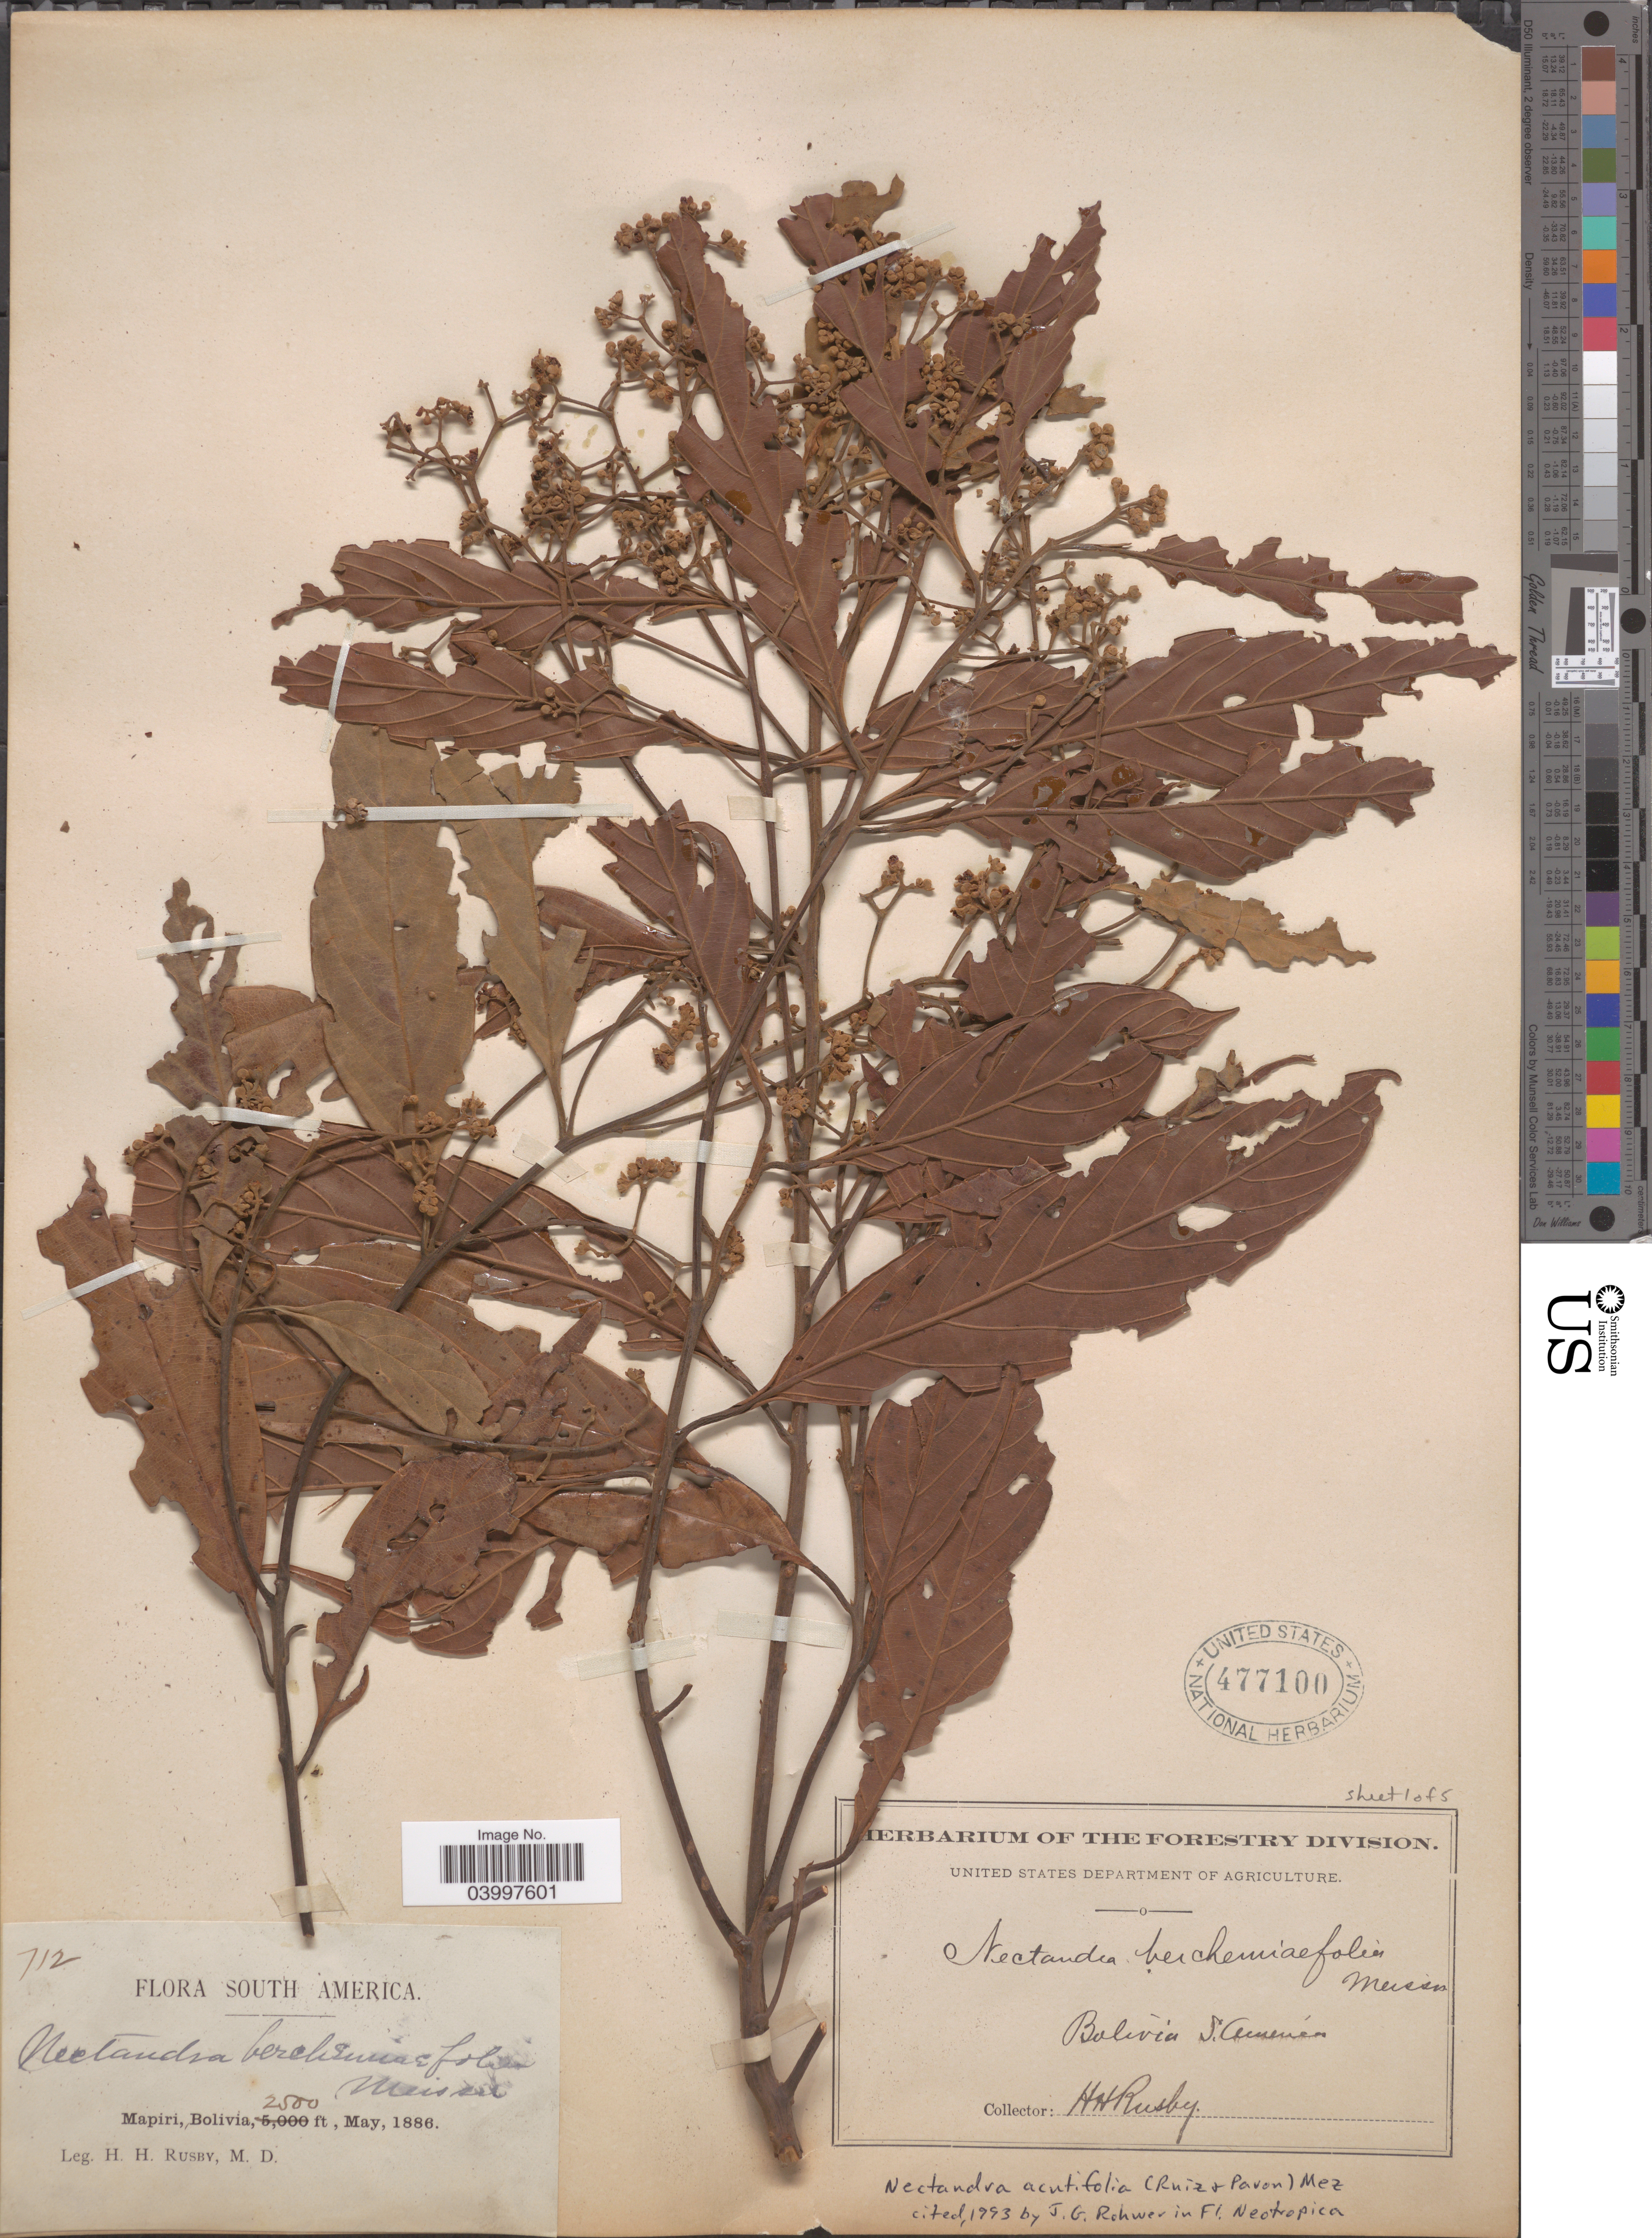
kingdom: Plantae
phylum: Tracheophyta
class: Magnoliopsida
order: Laurales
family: Lauraceae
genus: Nectandra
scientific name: Nectandra acutifolia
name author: (Ruiz & Pav.) Mez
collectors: H. H. Rusby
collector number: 712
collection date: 1886-05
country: Bolivia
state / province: La Páz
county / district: Larecaja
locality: Mapiri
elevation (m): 762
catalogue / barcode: US 477100